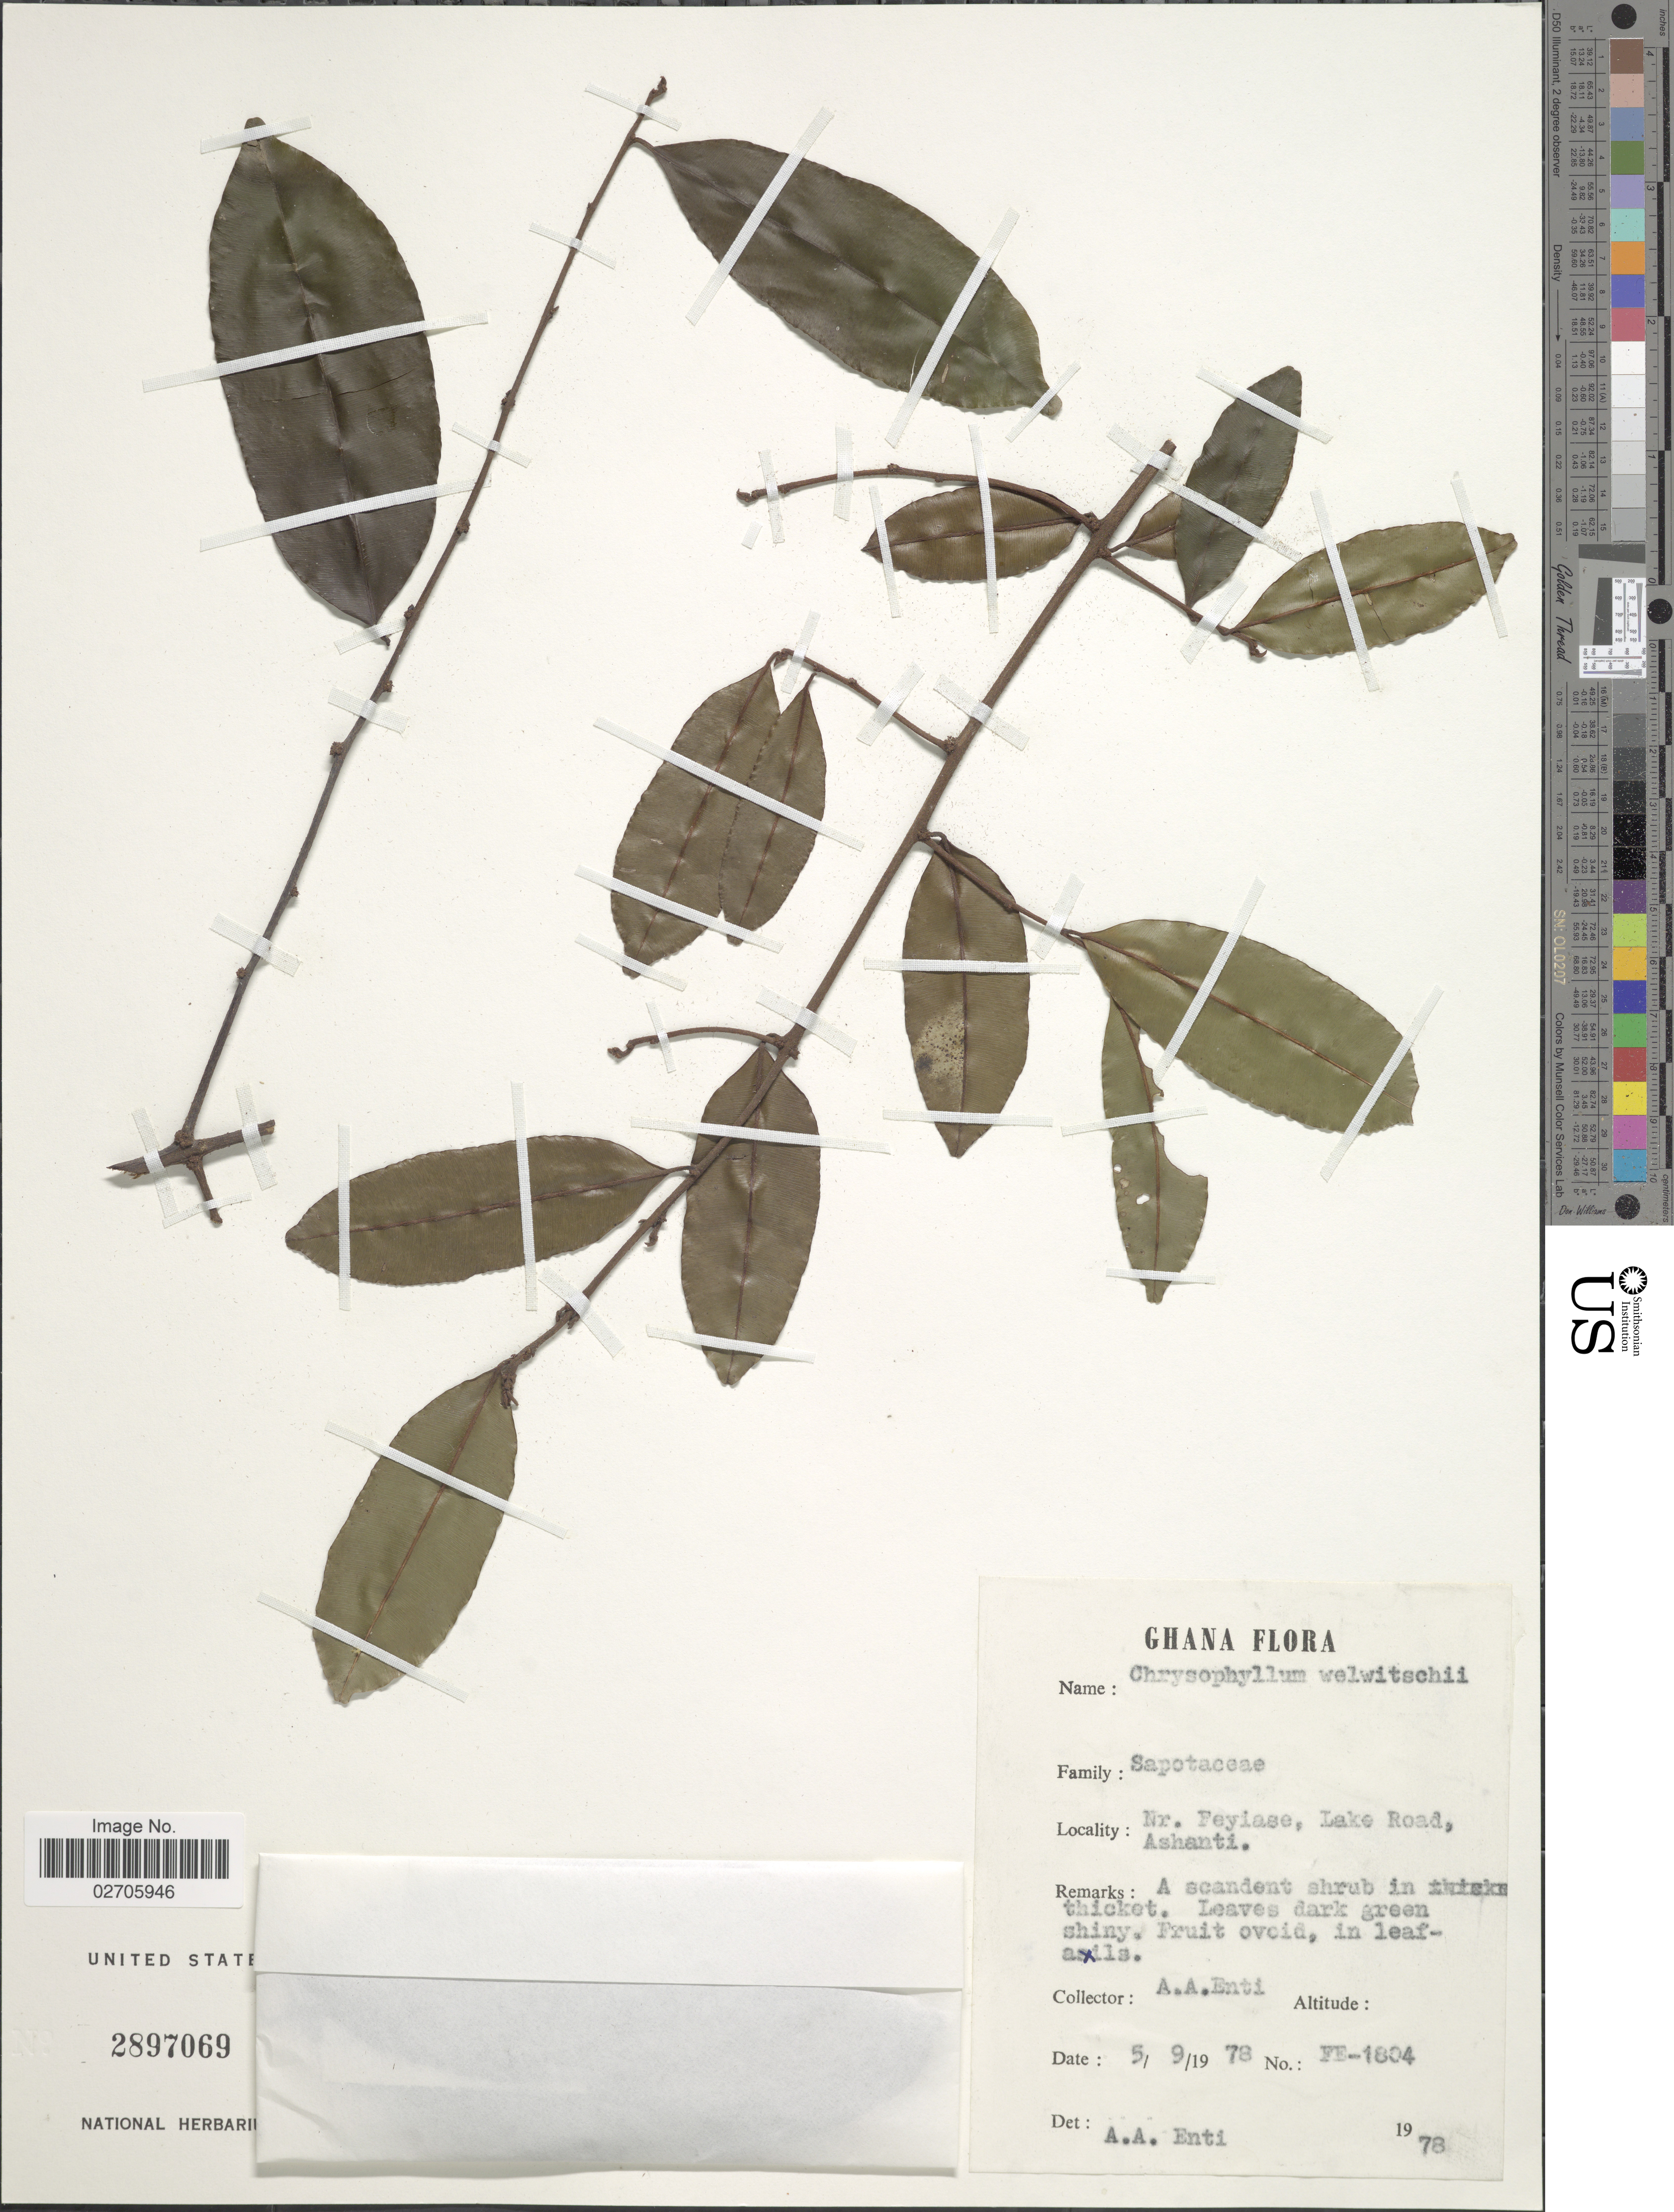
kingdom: Plantae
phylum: Tracheophyta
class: Magnoliopsida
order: Ericales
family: Sapotaceae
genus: Chrysophyllum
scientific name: Chrysophyllum welwitschii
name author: Engl.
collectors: A. Enti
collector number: FE-1804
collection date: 1978-09-05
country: Ghana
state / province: Ashanti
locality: Nr Feyiase, Lake Road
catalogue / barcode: US 2897069